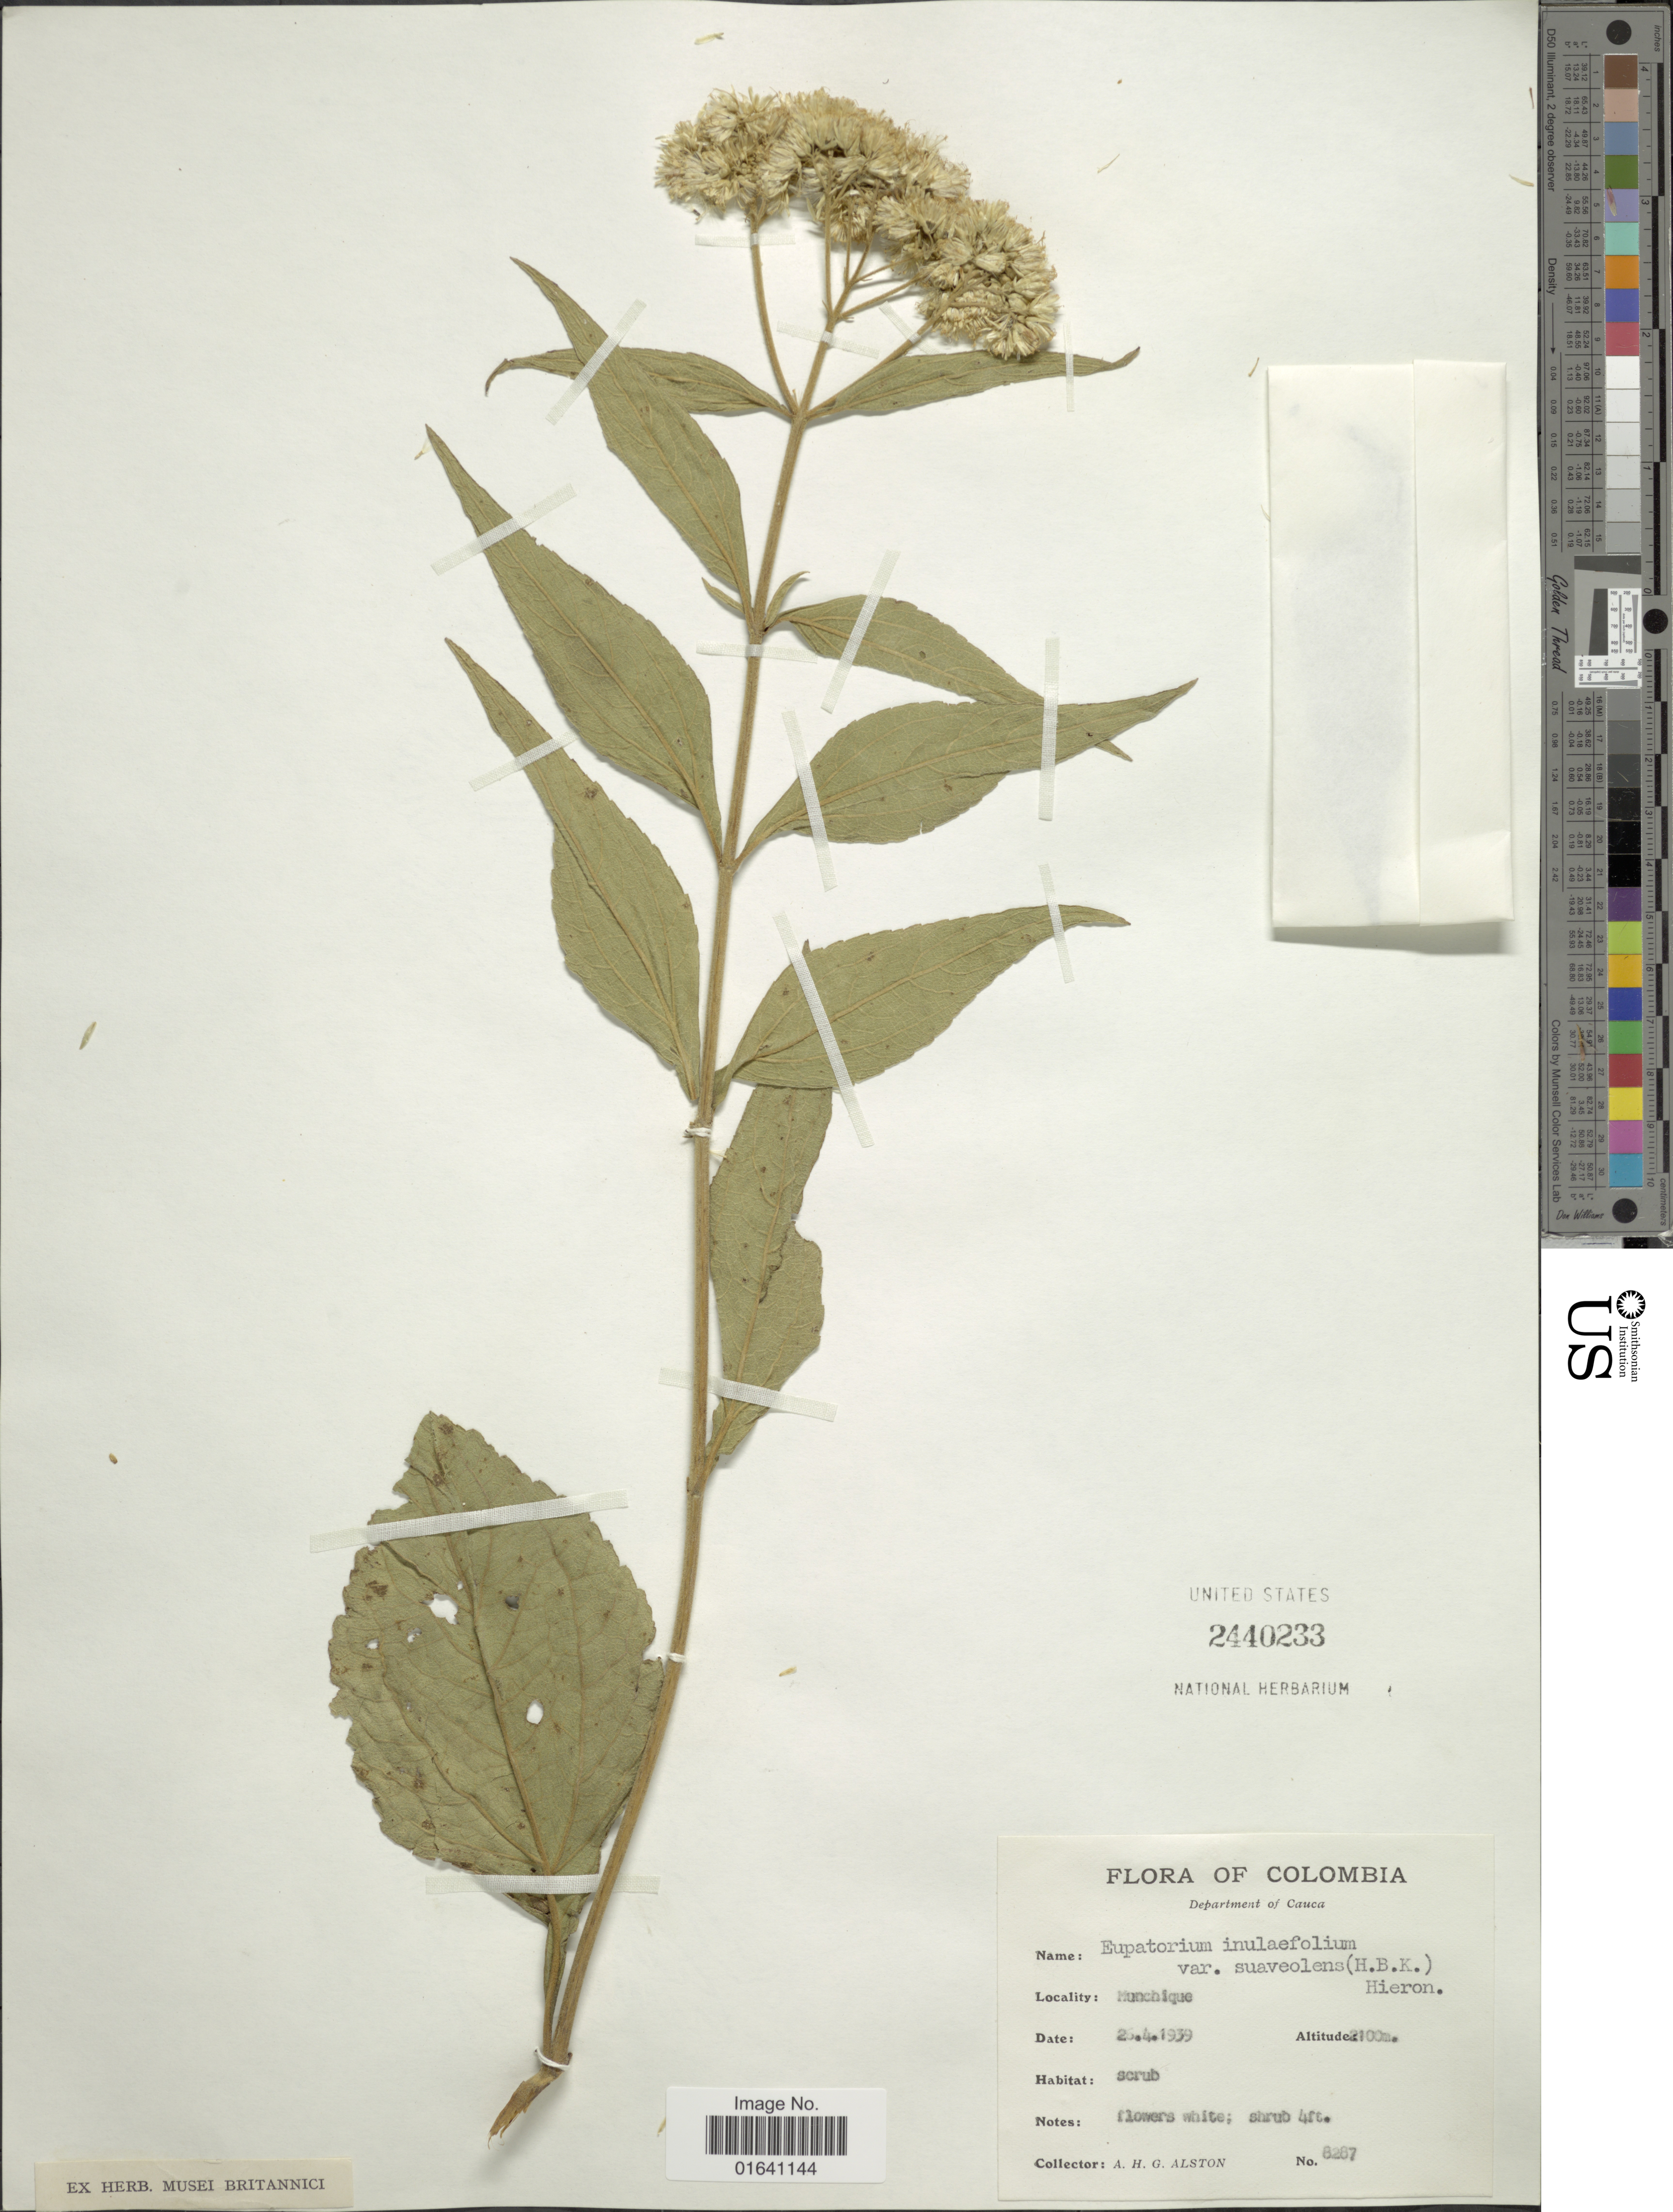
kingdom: Plantae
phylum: Tracheophyta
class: Magnoliopsida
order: Asterales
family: Asteraceae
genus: Austroeupatorium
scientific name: Austroeupatorium inulaefolium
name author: (Kunth) R.M. King & H. Rob.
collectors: A. H. Alston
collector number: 6287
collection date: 1939-04-26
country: Colombia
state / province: Cauca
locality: Department of Cauca, Munchique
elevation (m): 2100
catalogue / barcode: US 2440233